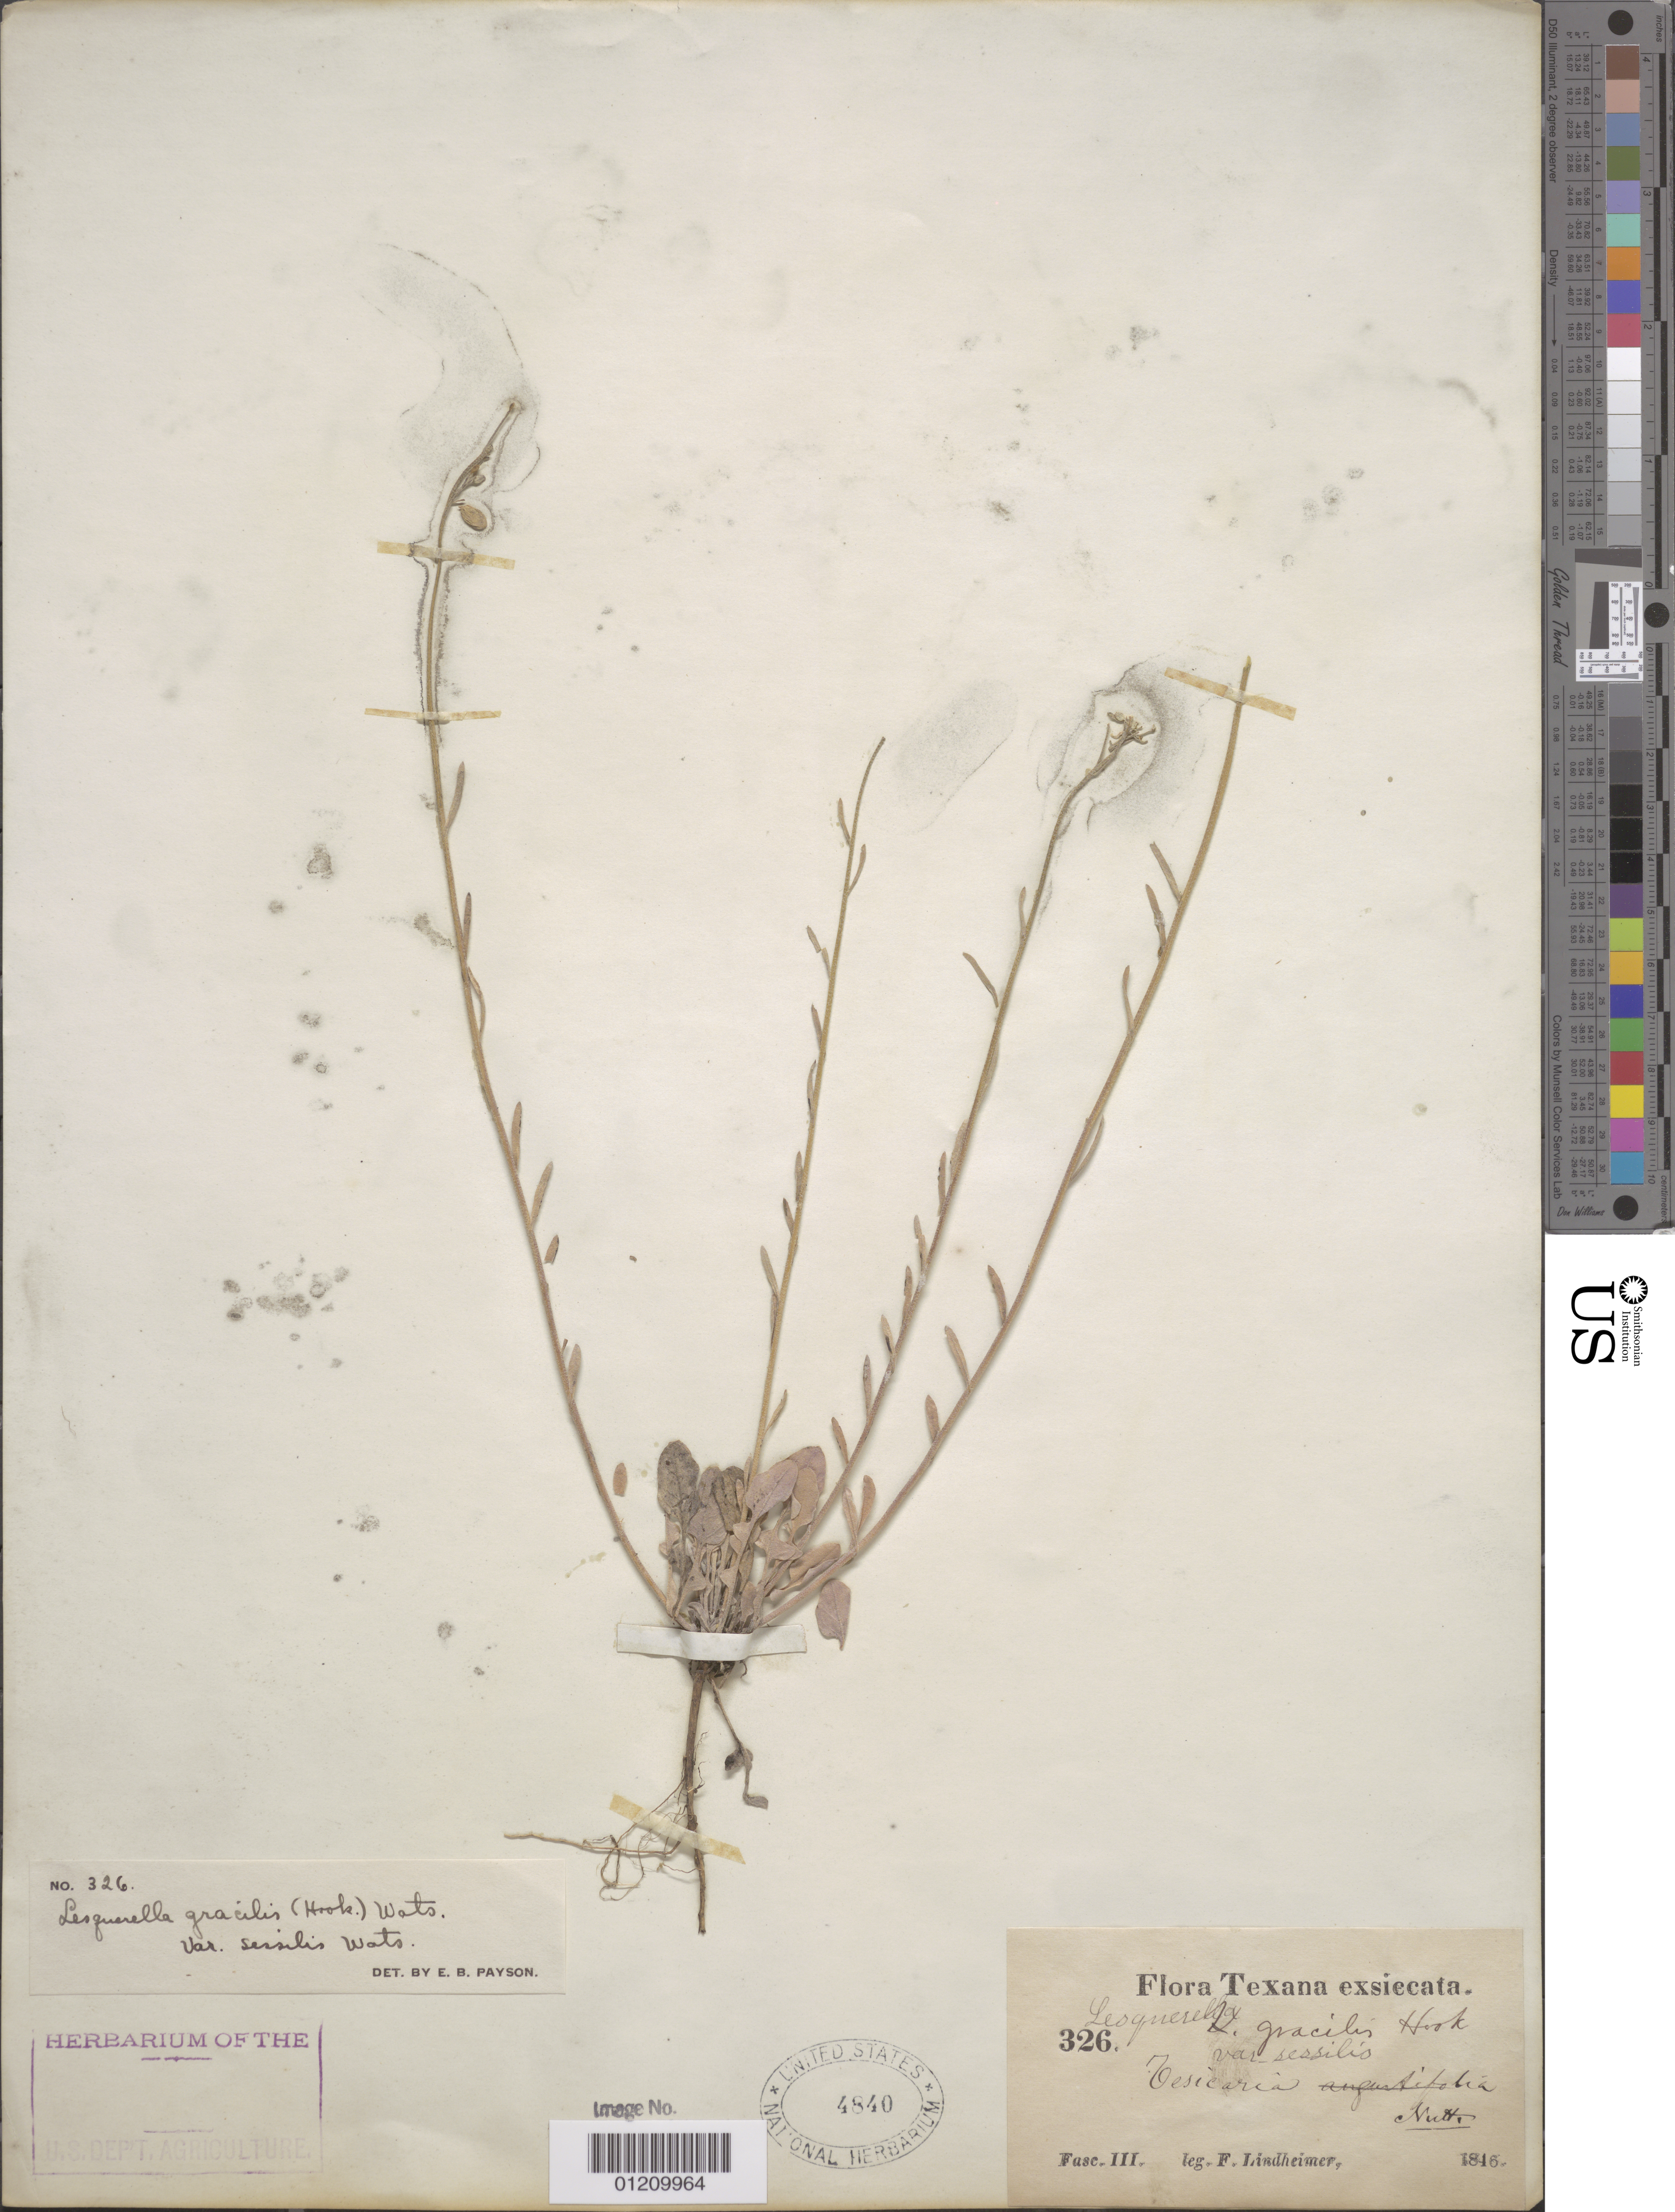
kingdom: Plantae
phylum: Tracheophyta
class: Magnoliopsida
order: Brassicales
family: Brassicaceae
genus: Lesquerella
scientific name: Lesquerella gracilis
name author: (Hook.) S. Watson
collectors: F. J. Lindheimer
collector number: FasIII 326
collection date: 1846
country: United States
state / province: Texas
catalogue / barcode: US 4840